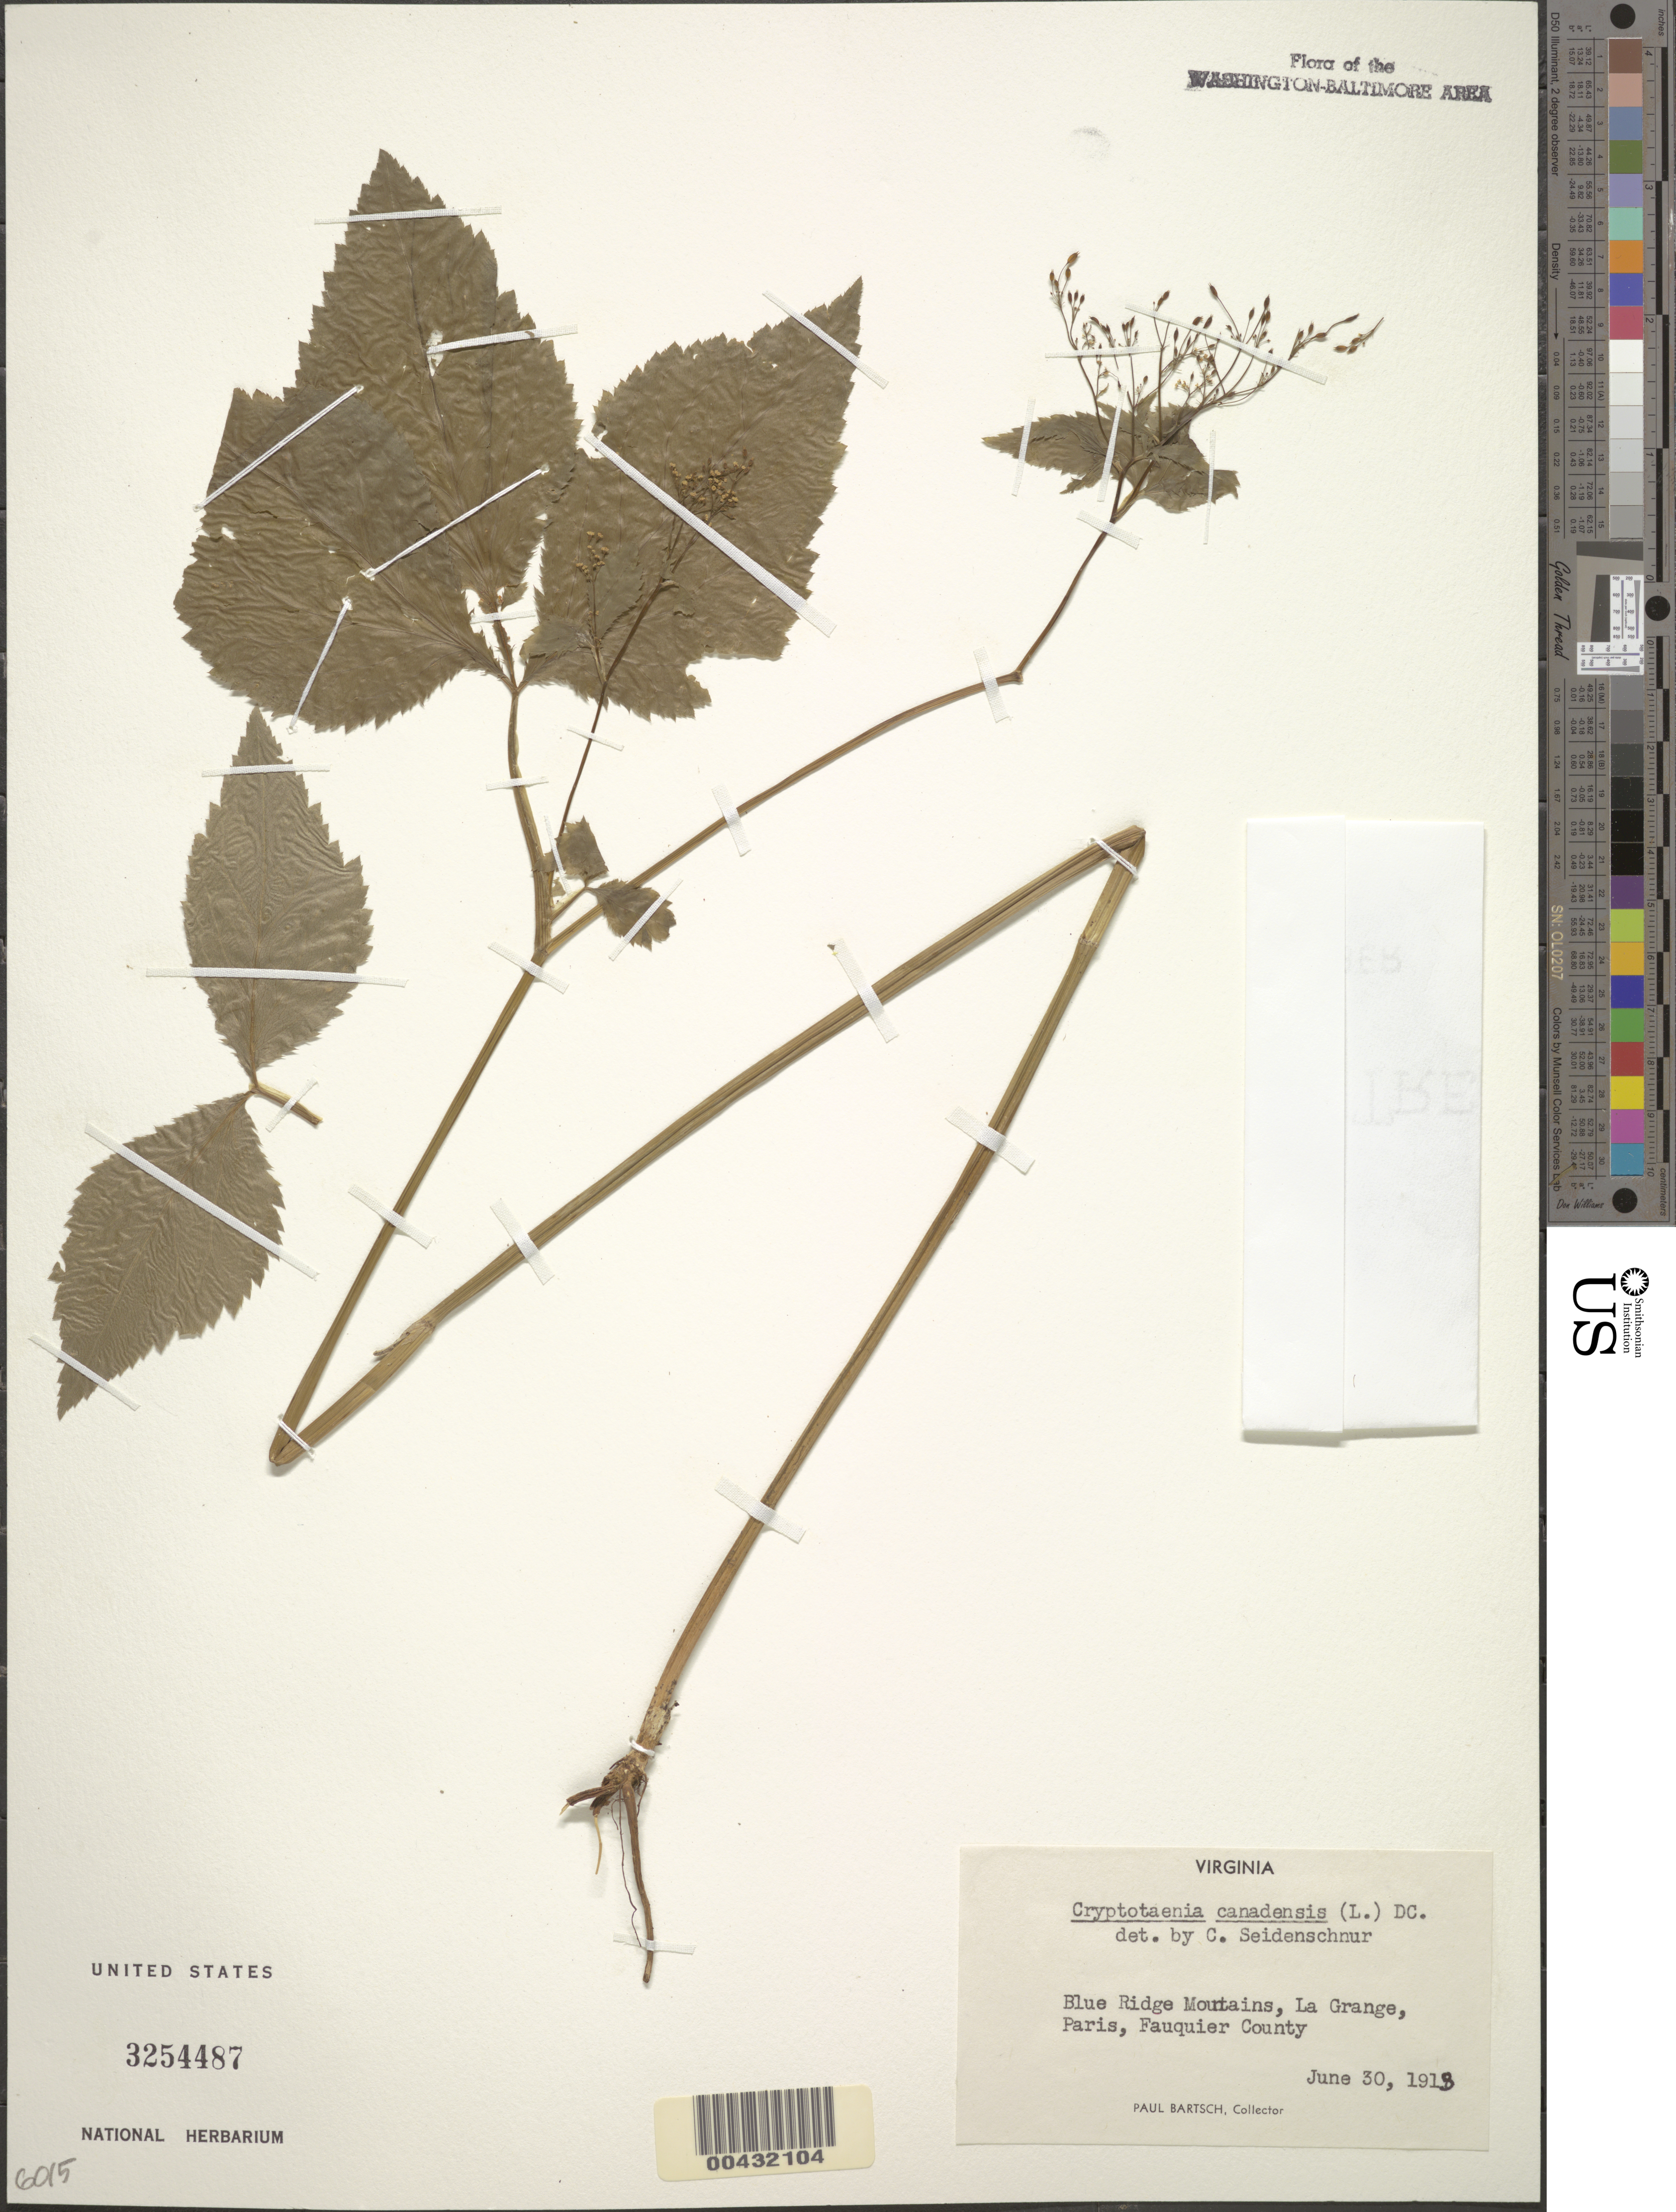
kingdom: Plantae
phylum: Tracheophyta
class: Magnoliopsida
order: Apiales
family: Apiaceae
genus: Cryptotaenia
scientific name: Cryptotaenia canadensis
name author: (L.) DC.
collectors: P. Bartsch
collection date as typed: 30 Jun 1913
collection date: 1913-06-30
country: United States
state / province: Virginia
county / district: Fauquier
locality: Blue Ridge Mountains, La Grange, Paris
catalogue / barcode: US 3254487